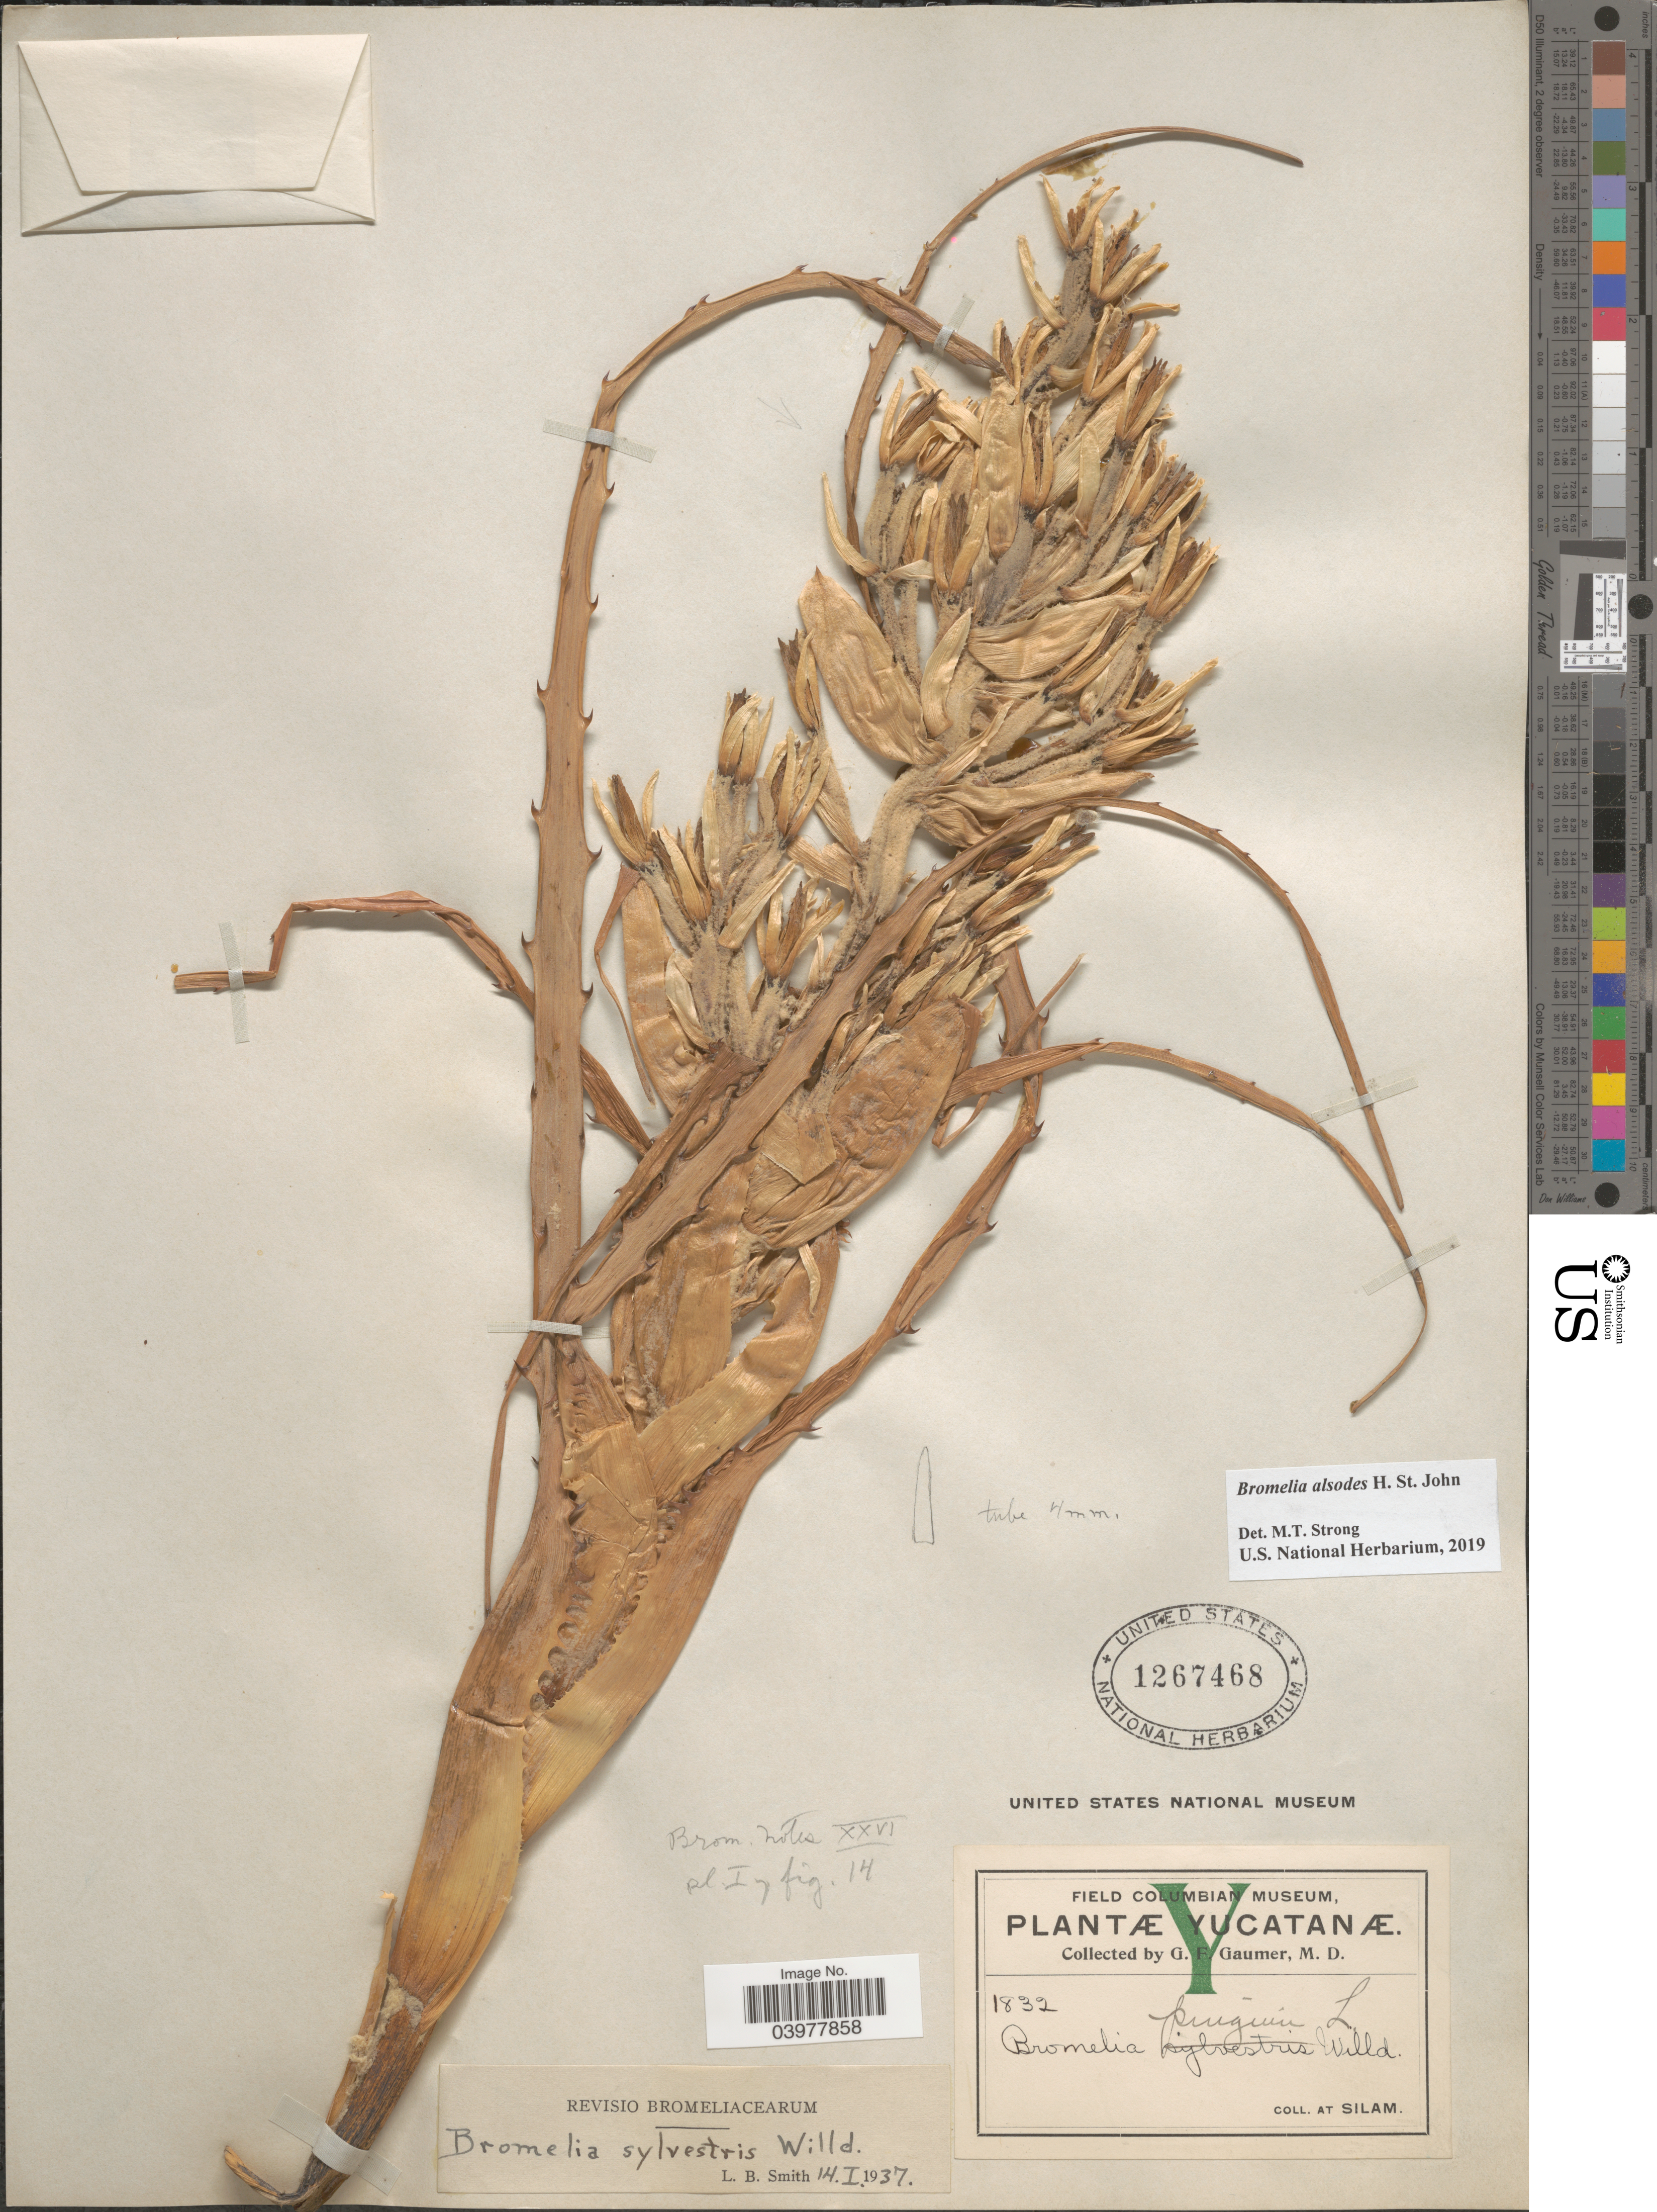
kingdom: Plantae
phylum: Tracheophyta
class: Liliopsida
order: Poales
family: Bromeliaceae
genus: Bromelia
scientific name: Bromelia alsodes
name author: H. St. John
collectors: G. F. Gaumer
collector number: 1832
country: Mexico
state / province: Yucatán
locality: At Silam.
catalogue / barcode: US 1267468